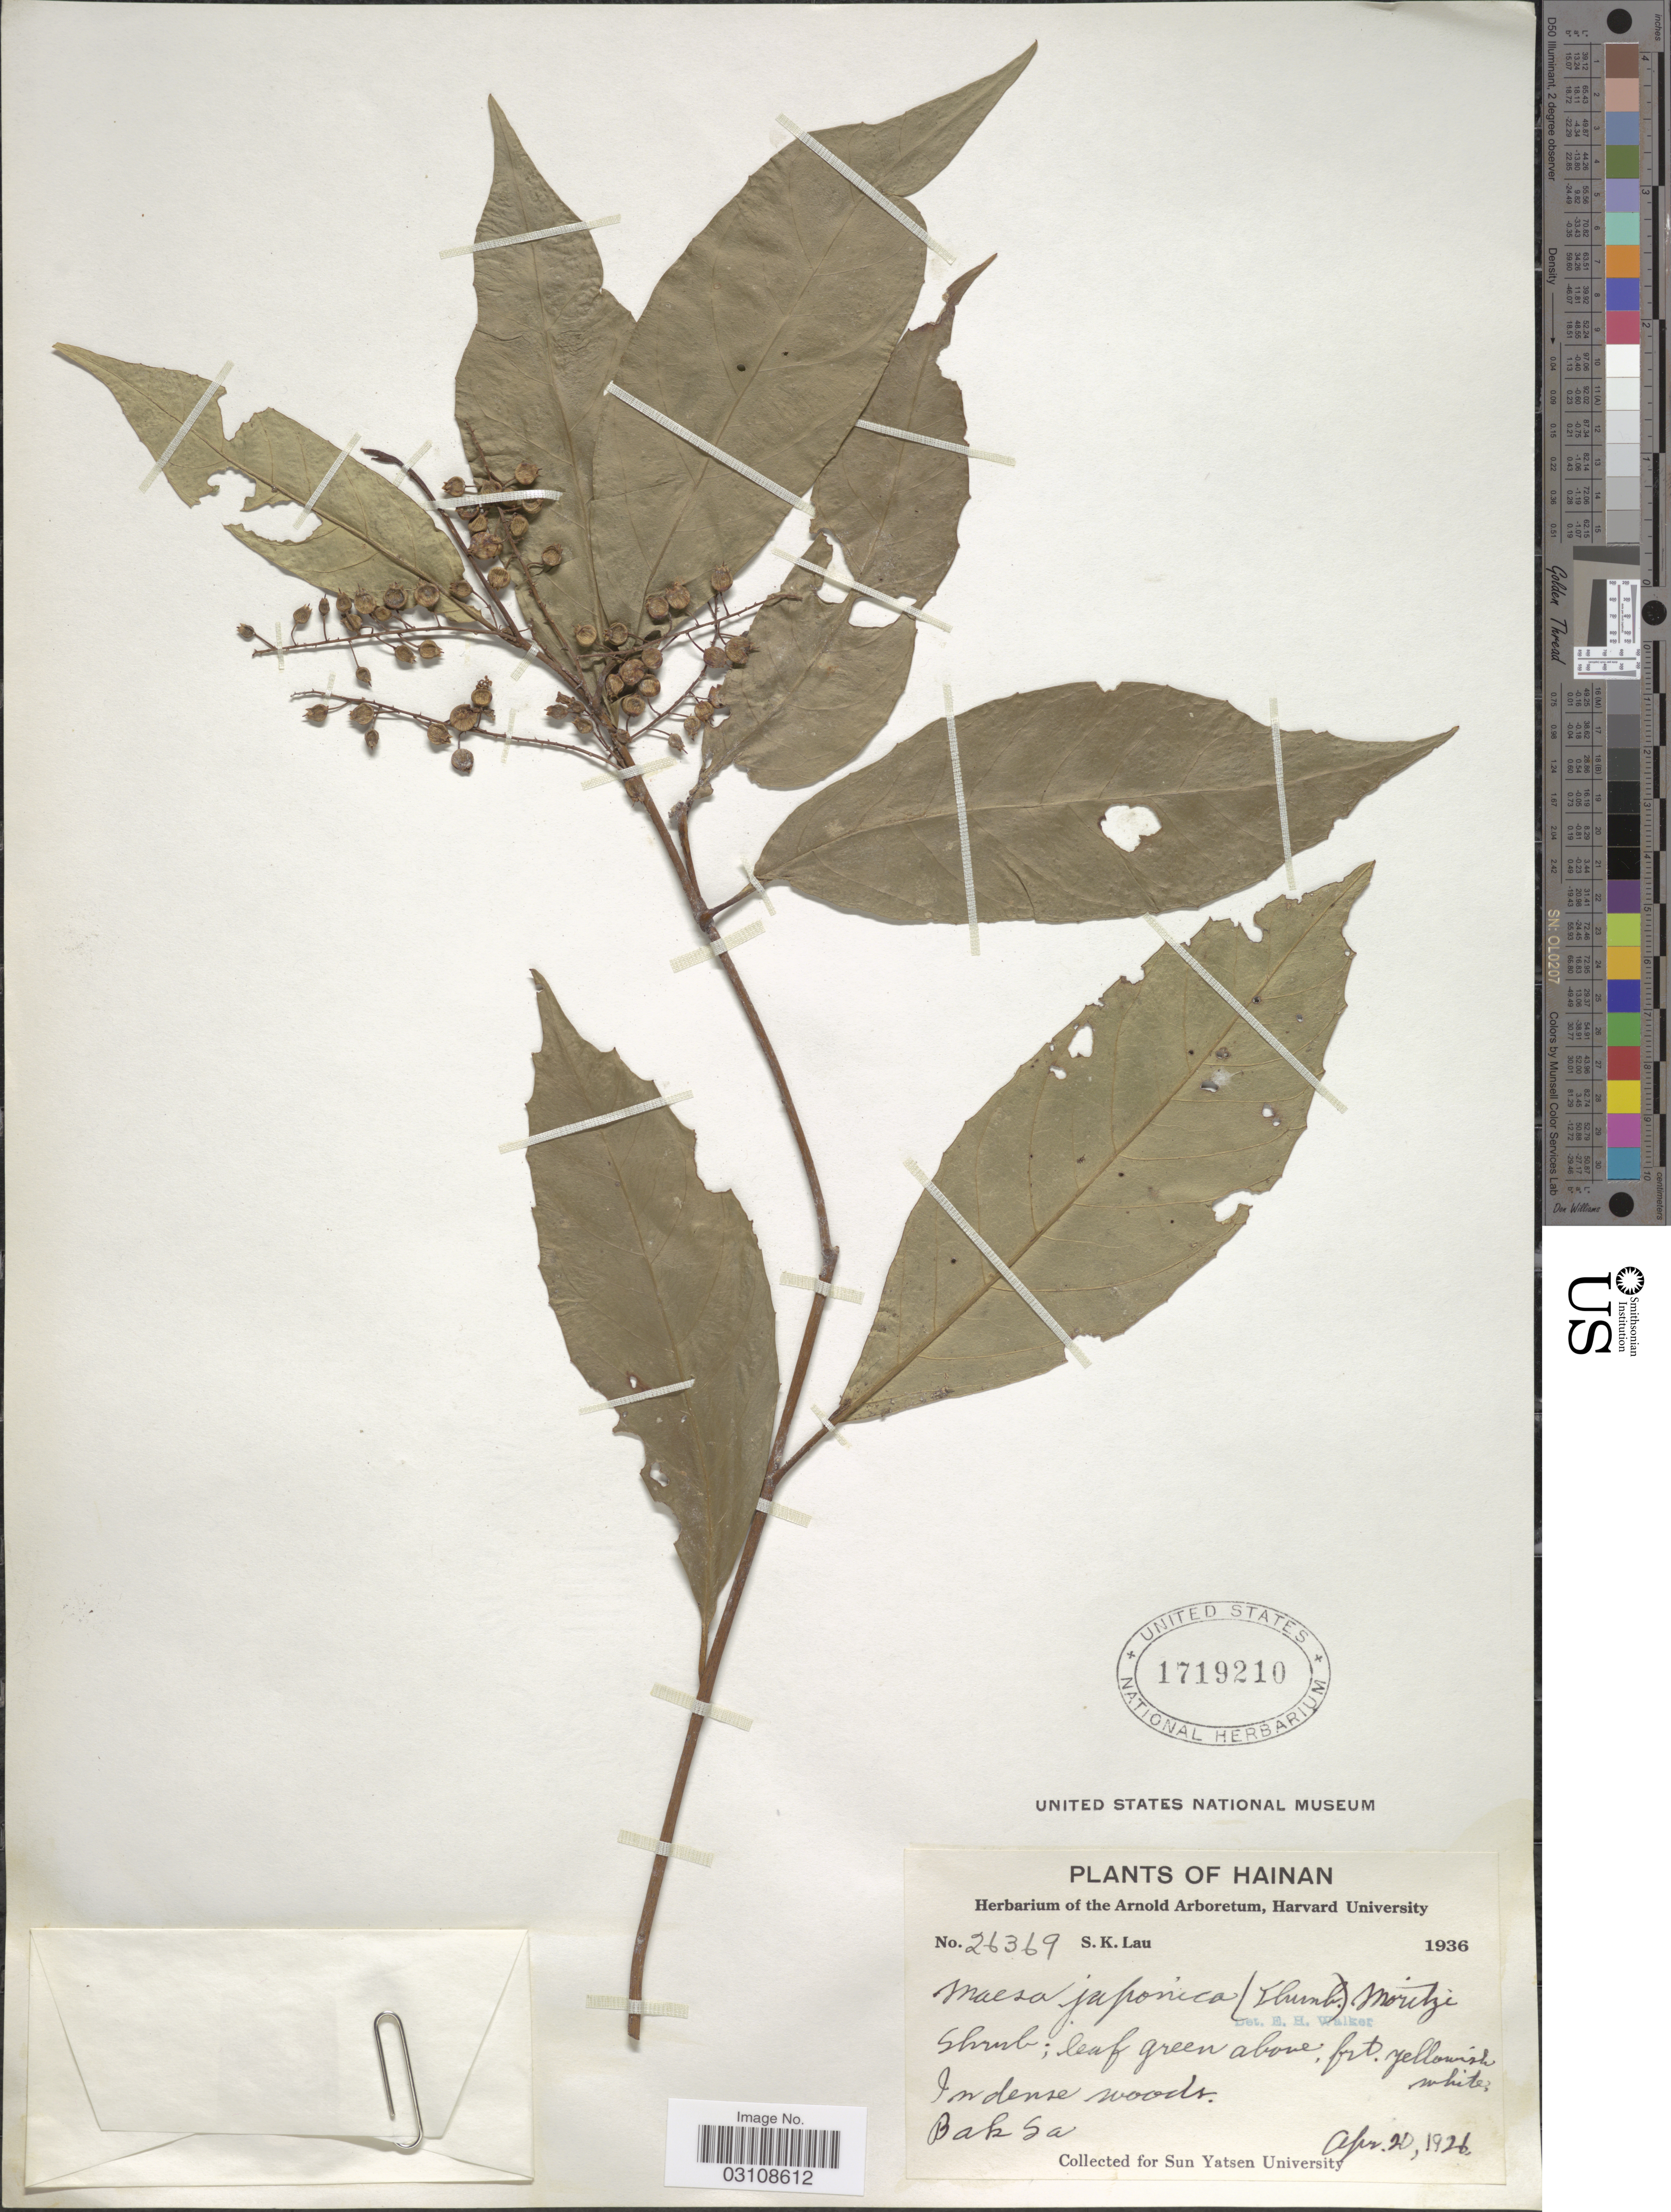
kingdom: Plantae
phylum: Tracheophyta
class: Magnoliopsida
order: Ericales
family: Primulaceae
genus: Maesa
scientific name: Maesa japonica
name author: Merr.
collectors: S. K. Lau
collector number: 26369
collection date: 1926-04-20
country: China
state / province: Hainan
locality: Bak Sa.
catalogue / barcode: US 1719210